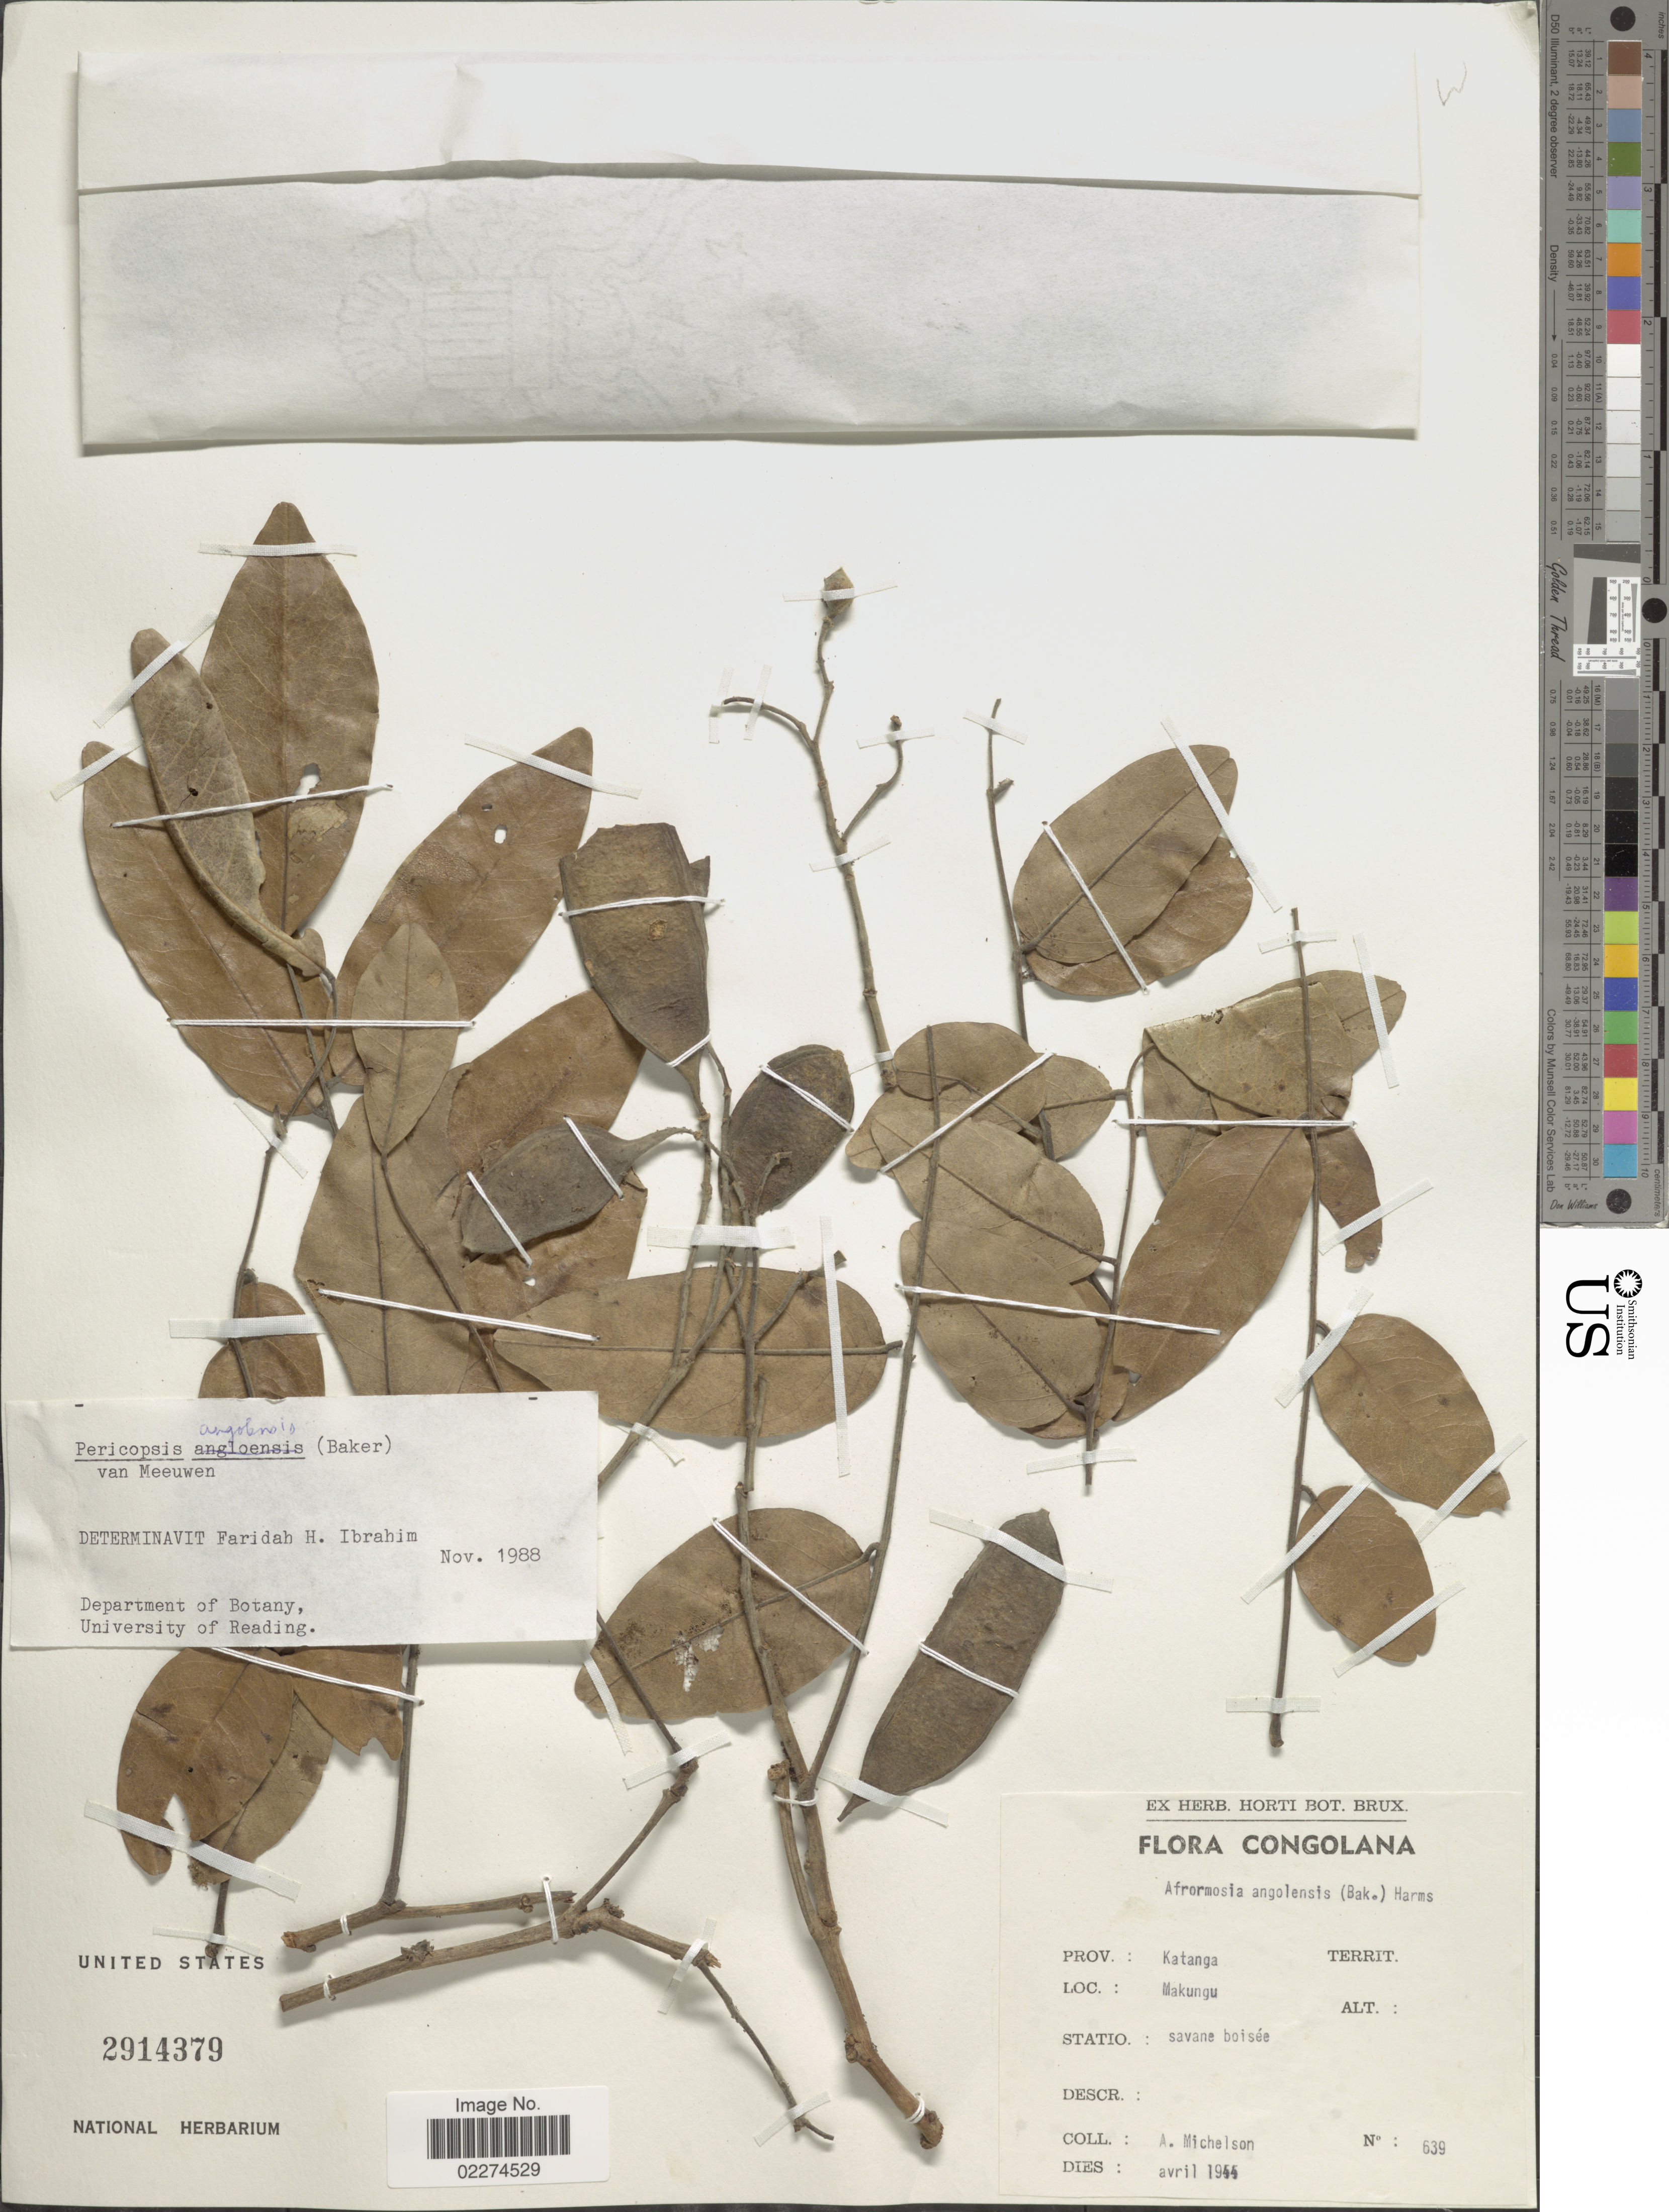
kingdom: Plantae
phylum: Tracheophyta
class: Magnoliopsida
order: Fabales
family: Fabaceae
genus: Pericopsis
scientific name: Pericopsis angolensis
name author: (Baker) Meeuwen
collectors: A. Michelson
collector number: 639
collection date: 1944-04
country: Congo, Democratic Republic of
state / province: Sud-Kivu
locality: Prov.: Katanga, Makungu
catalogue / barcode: US 2914379